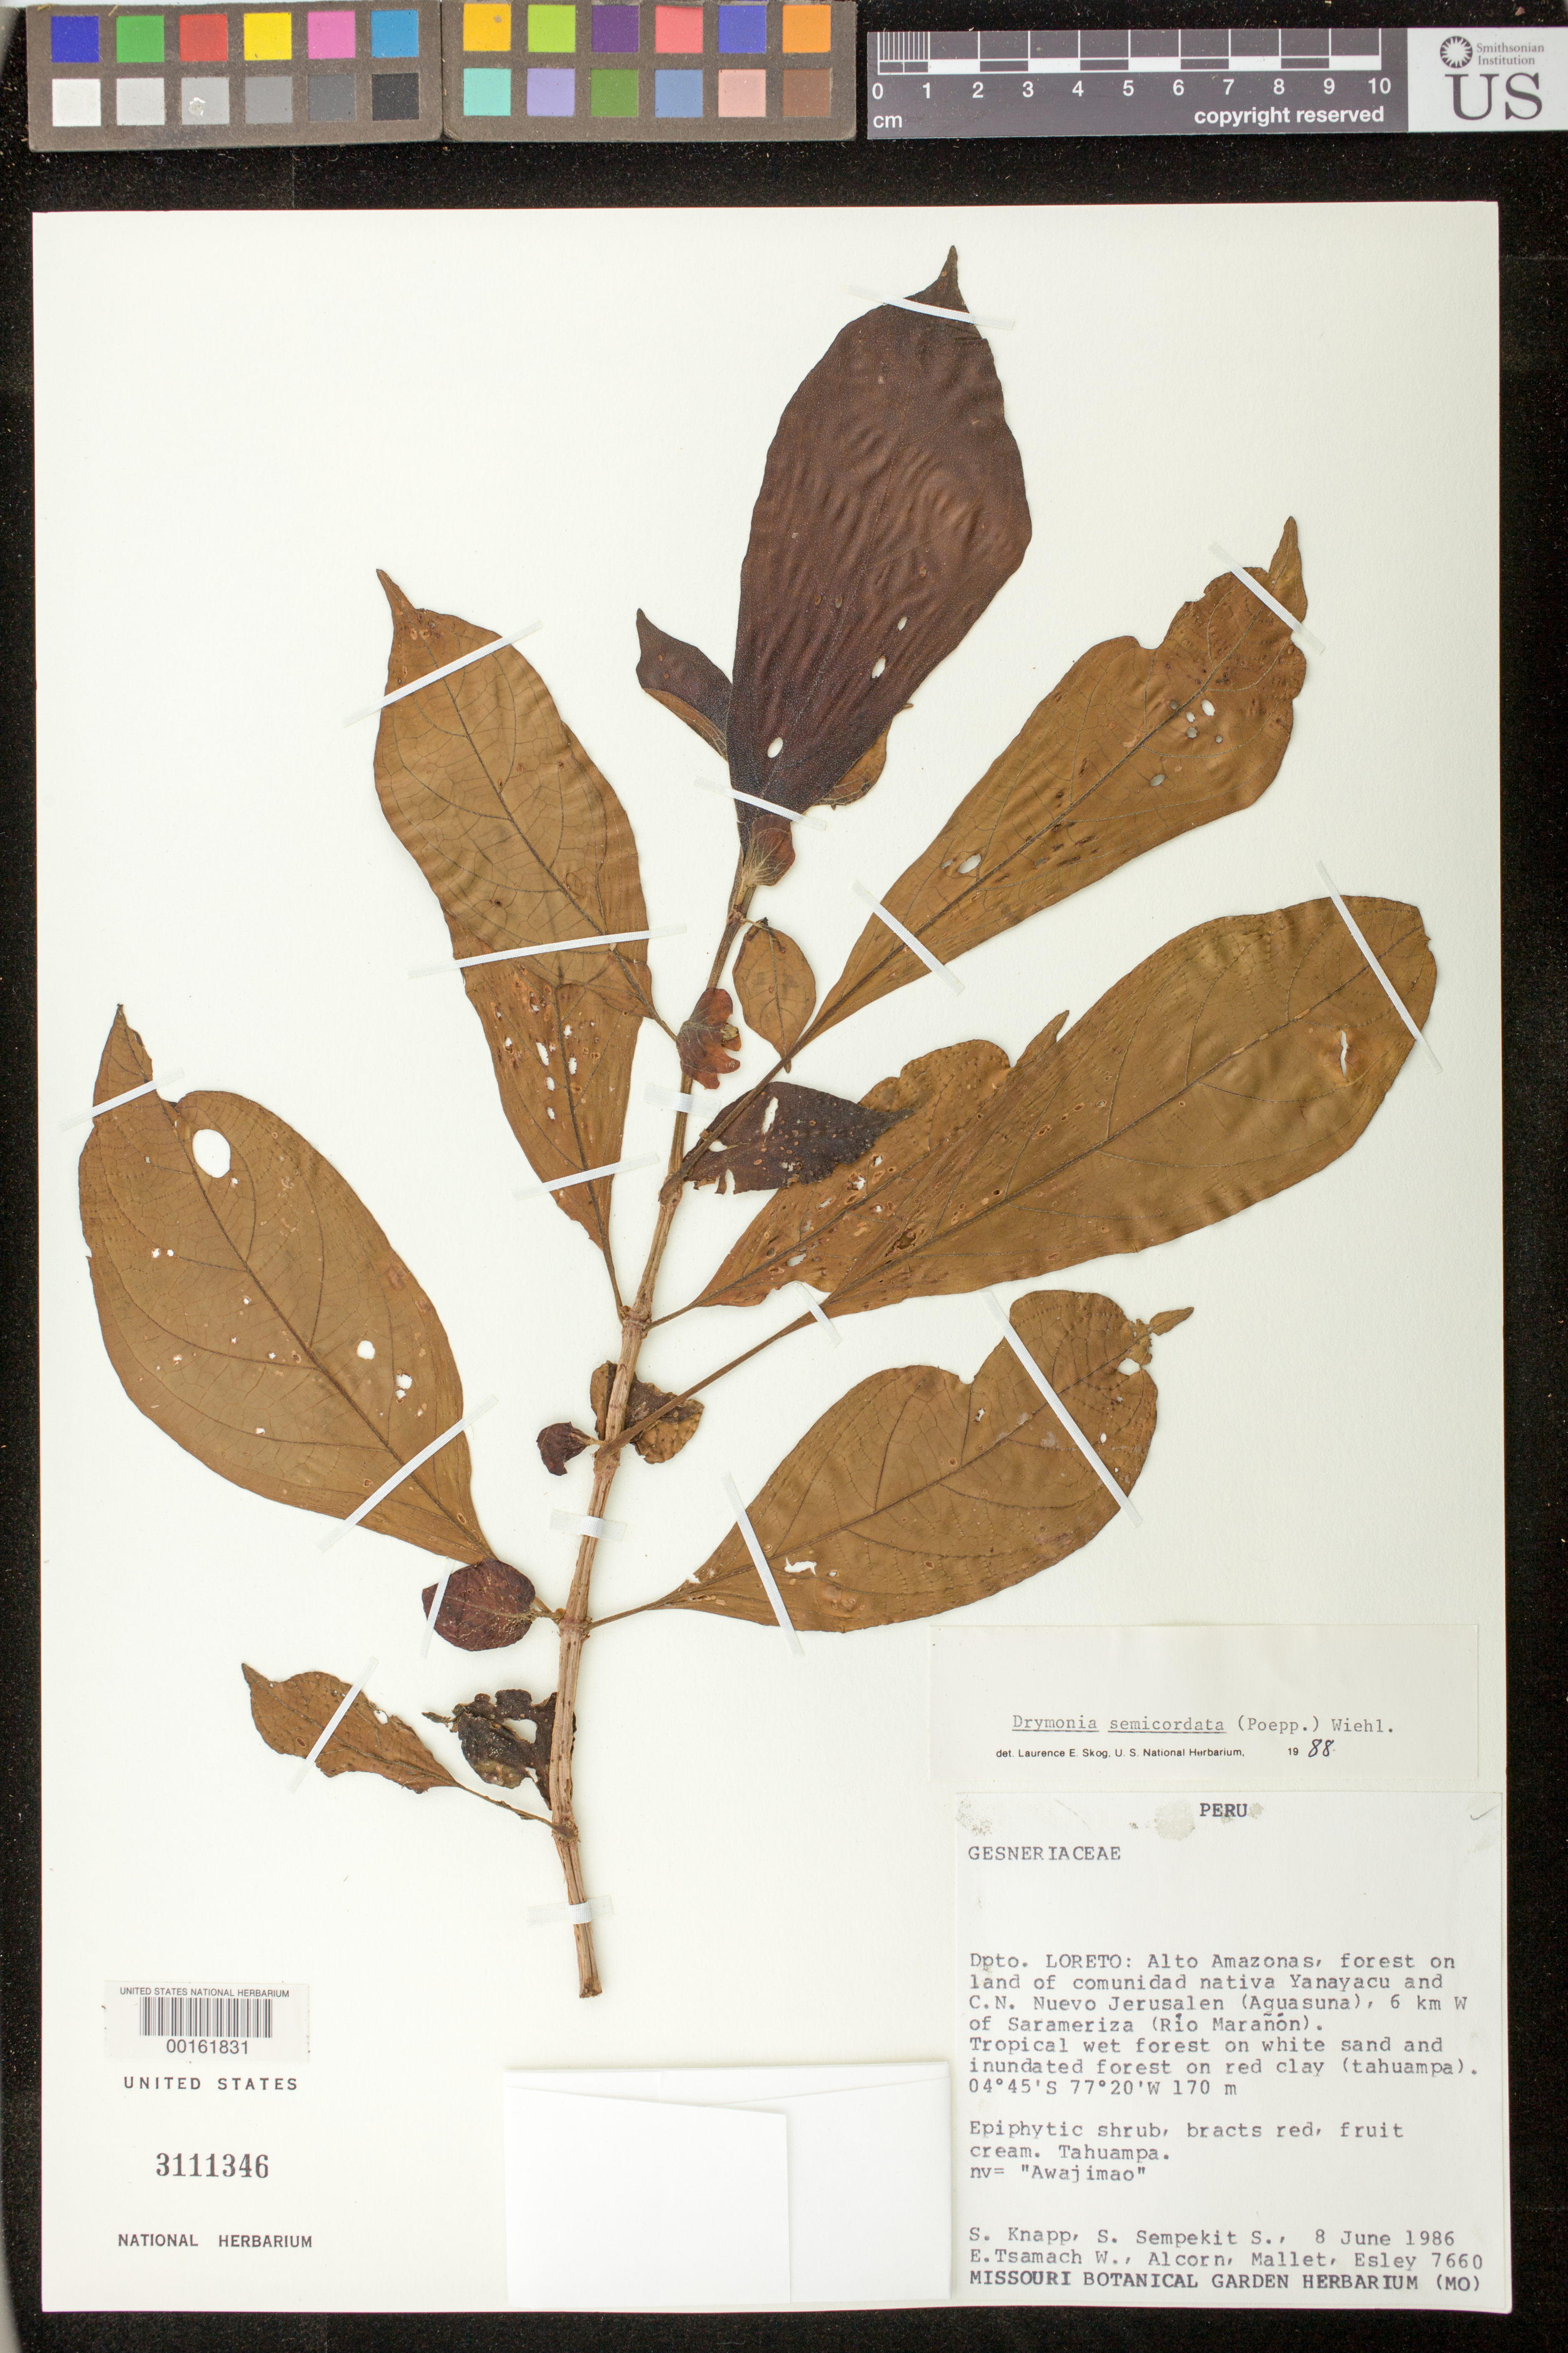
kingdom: Plantae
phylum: Tracheophyta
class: Magnoliopsida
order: Lamiales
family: Gesneriaceae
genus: Drymonia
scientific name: Drymonia semicordata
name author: (Poepp.) Wiehler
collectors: S. Knapp & et al.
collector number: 7660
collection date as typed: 08 Jun 1986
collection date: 1986-06-08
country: Peru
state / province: Loreto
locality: Alto Amazonas; forest on land of comunidad nativa Yanayacu and C.N. Nuevo Jerusalen (Aguasuna), 6 km W of Sarameriza (Río Marañón)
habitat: Tropical wet forest on white sand and inundated forest on red clay (tahuampa)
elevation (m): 170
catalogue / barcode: US 3111346